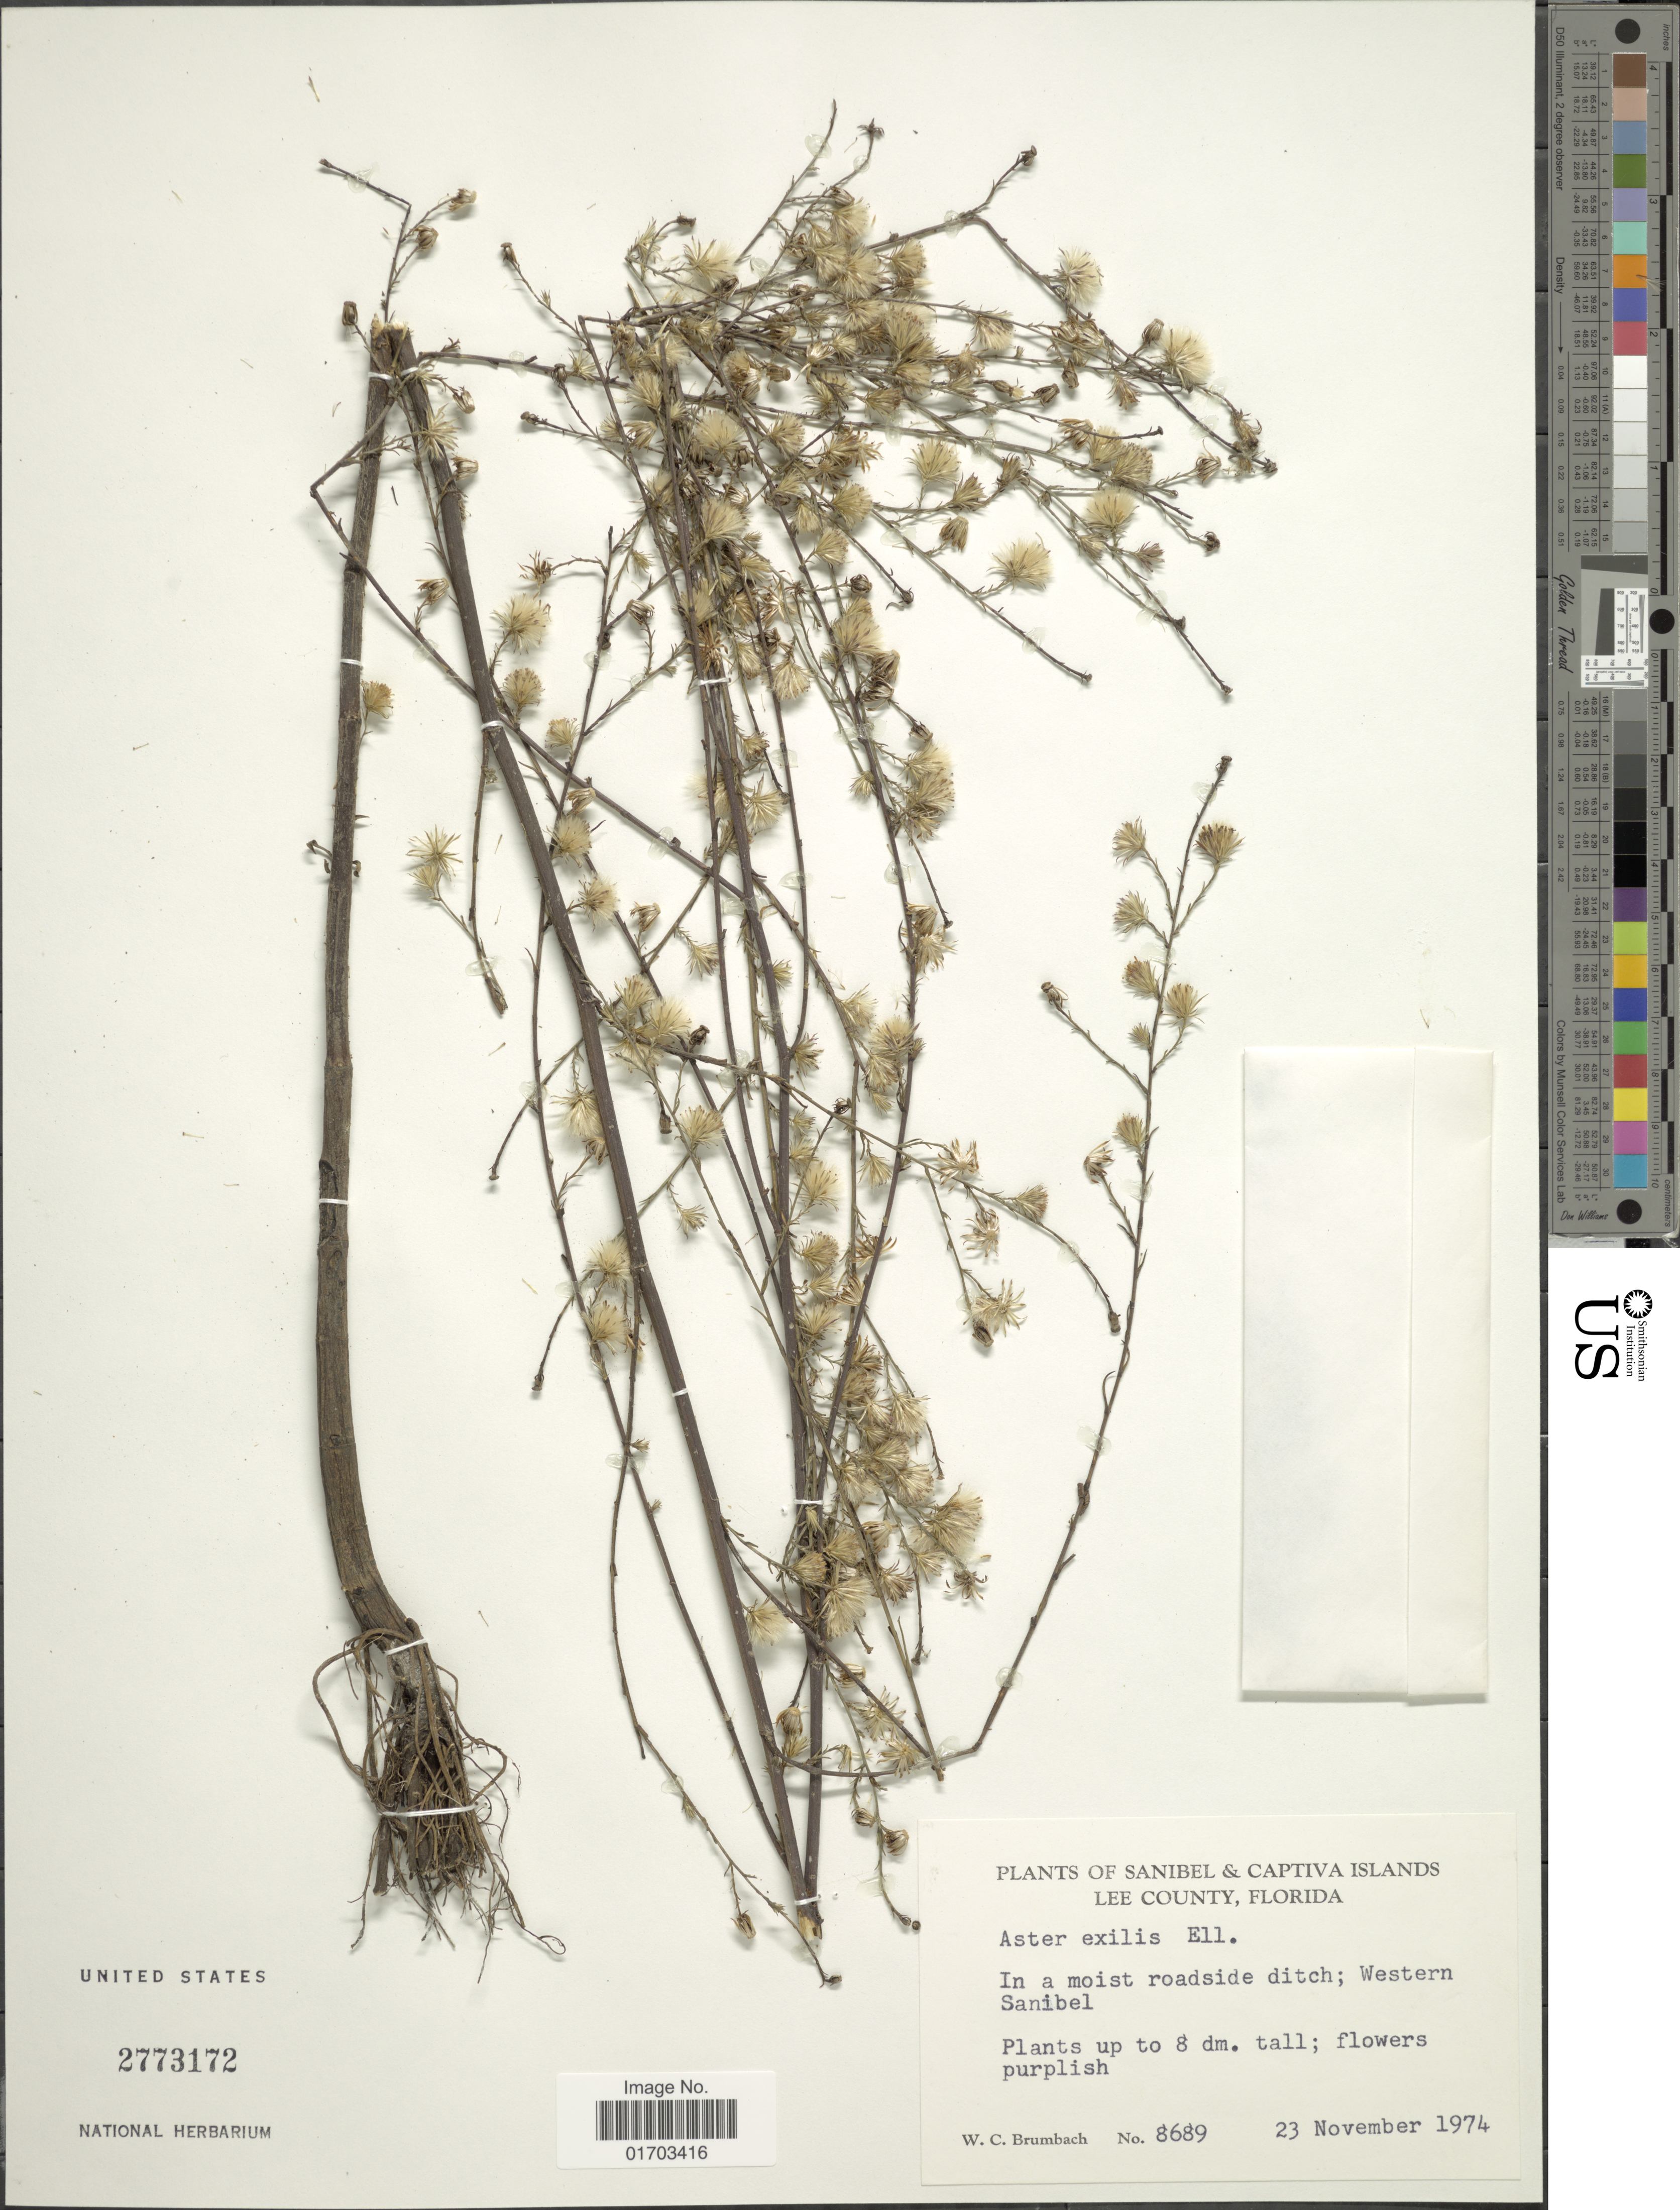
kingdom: Plantae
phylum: Tracheophyta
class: Magnoliopsida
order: Asterales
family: Asteraceae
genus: Symphyotrichum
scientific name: Symphyotrichum subulatum var. ligulatum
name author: (Shinners) S.D. Sundb.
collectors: W. C. Brumbach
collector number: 8689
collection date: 1974-11-23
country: United States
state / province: Florida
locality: Sanibel & Captiva Islands, Lee County, in a moist roadside ditch, Western Sanibel.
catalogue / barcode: US 2773172